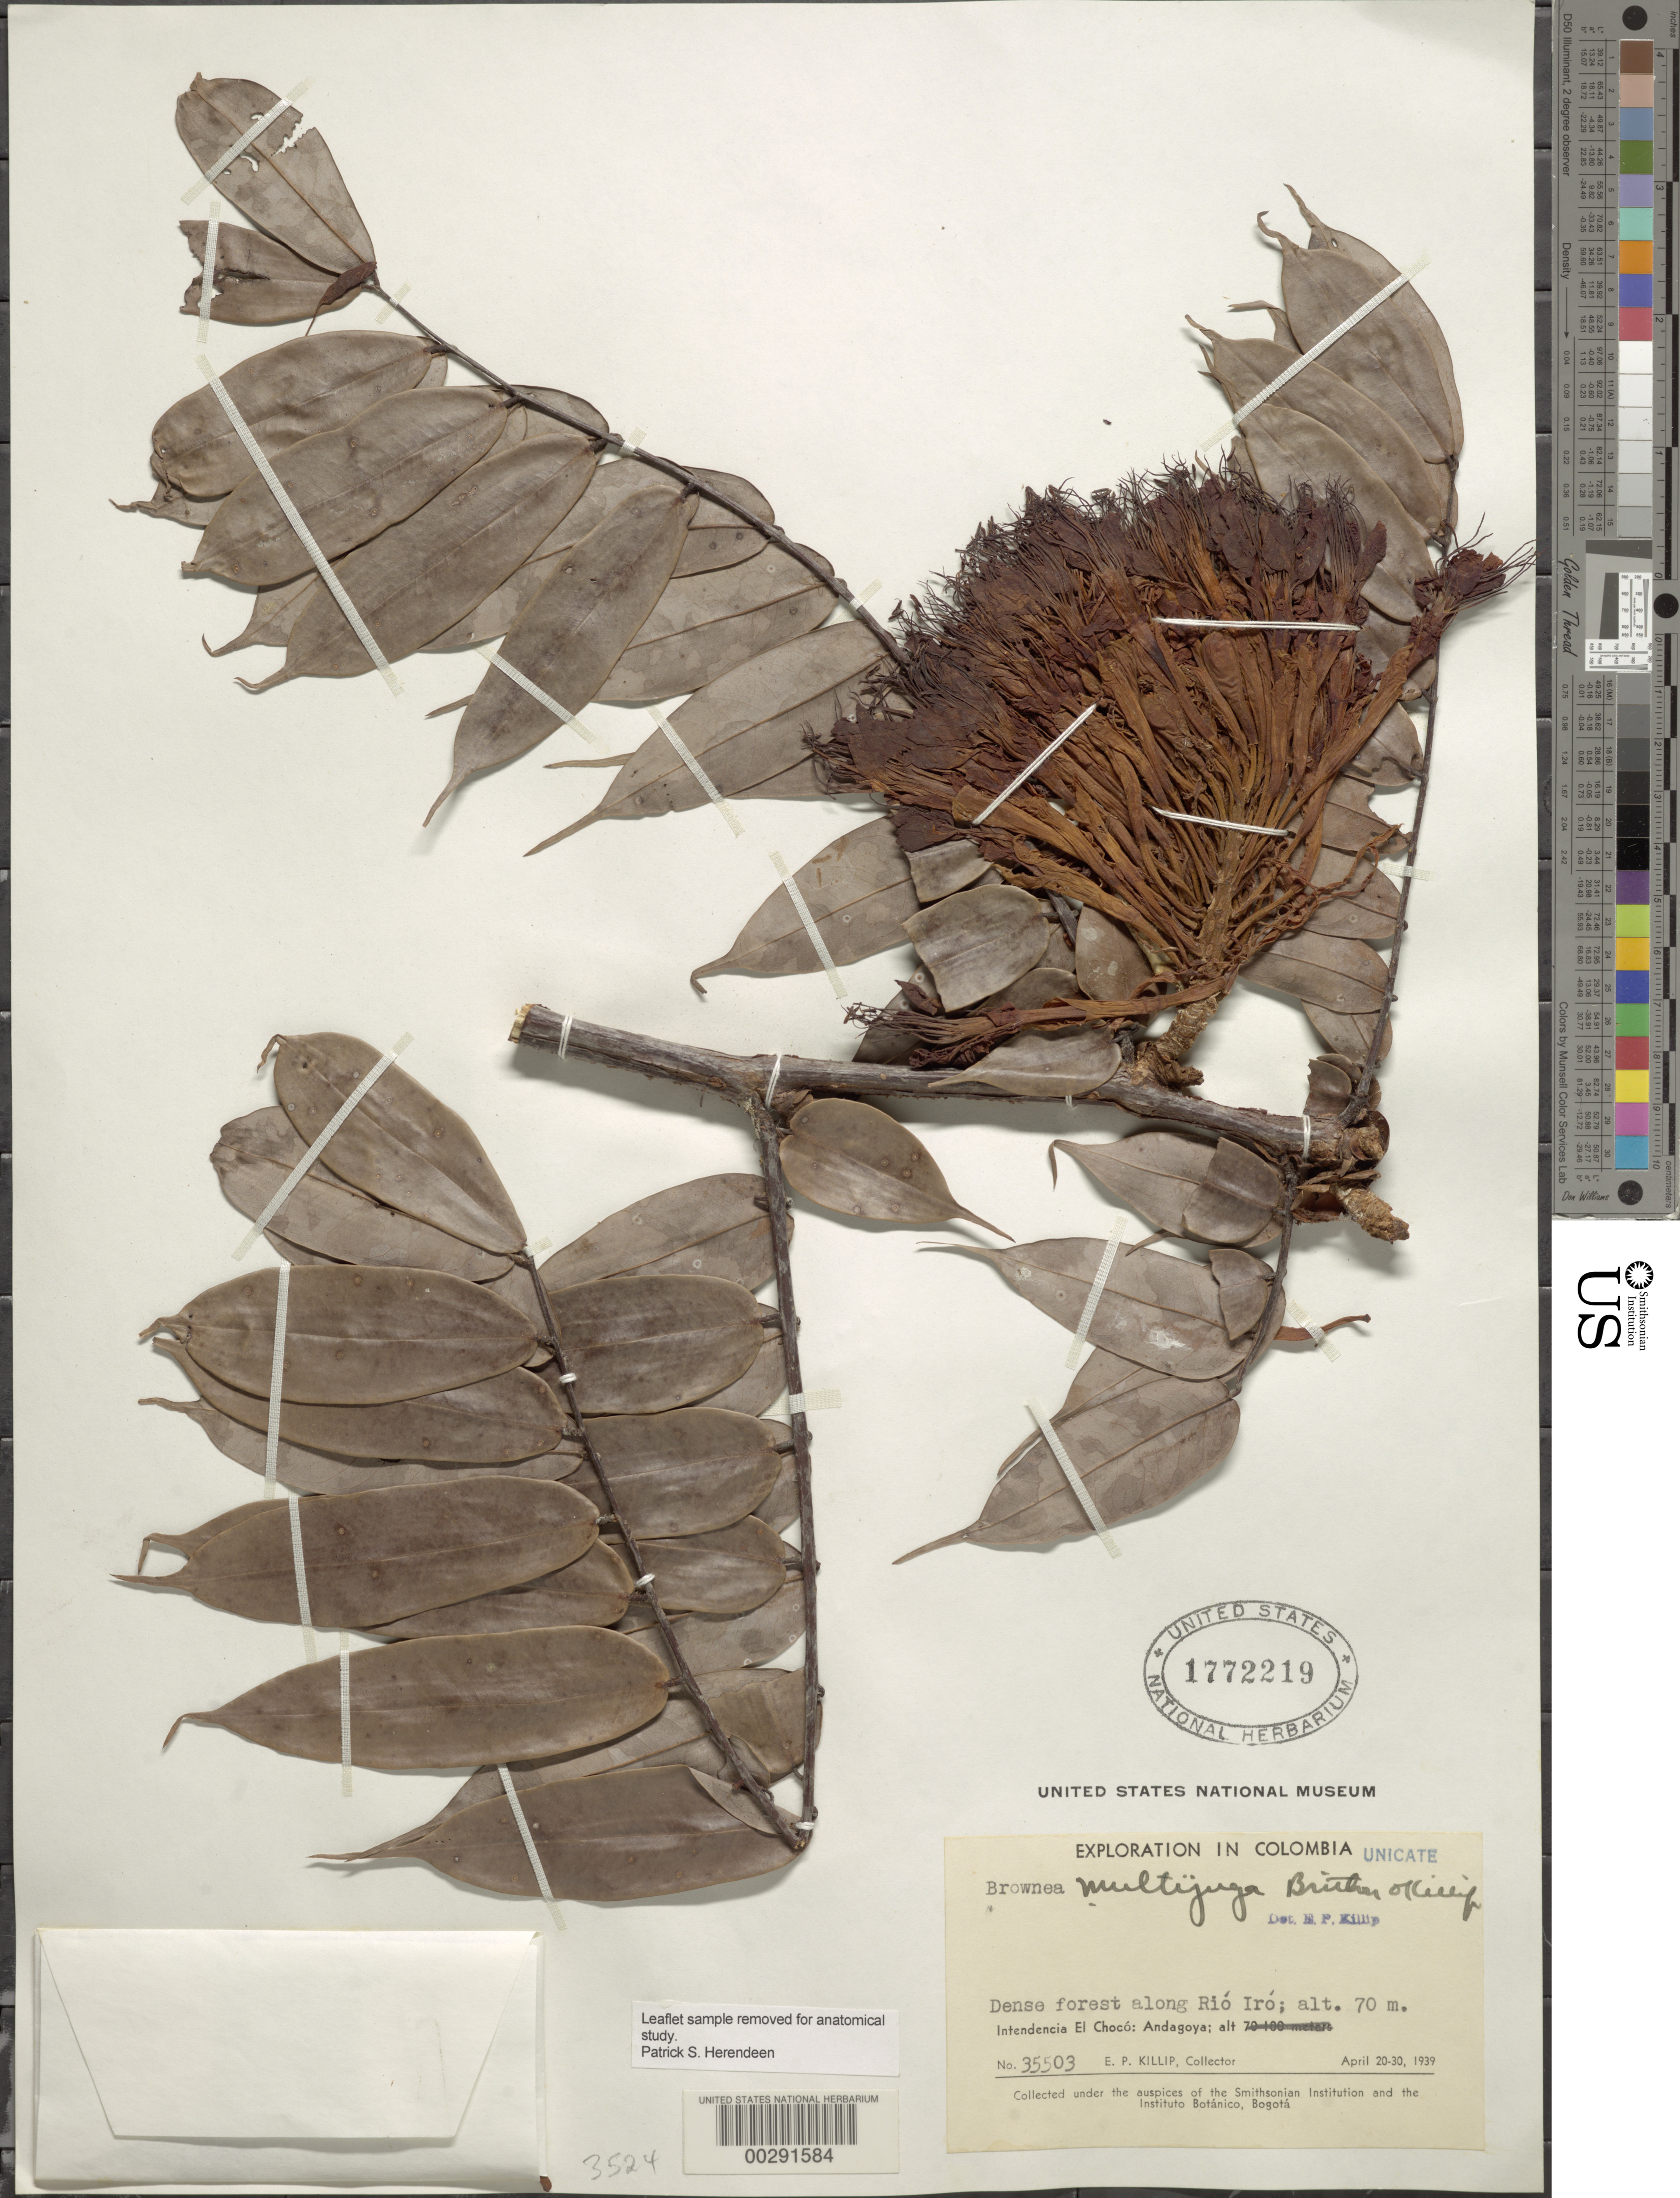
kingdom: Plantae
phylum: Tracheophyta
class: Magnoliopsida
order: Fabales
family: Fabaceae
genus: Brownea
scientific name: Brownea stenantha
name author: Britton & Killip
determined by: Santos-Silva, J.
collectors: E. P. Killip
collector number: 35503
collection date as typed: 20 Apr 1939 to 30 Apr 1939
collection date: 1939-04-20/1939-04-30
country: Colombia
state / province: Chocó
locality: Andagoya; along Rio Iro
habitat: Dense forest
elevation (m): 70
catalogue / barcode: US 1772219